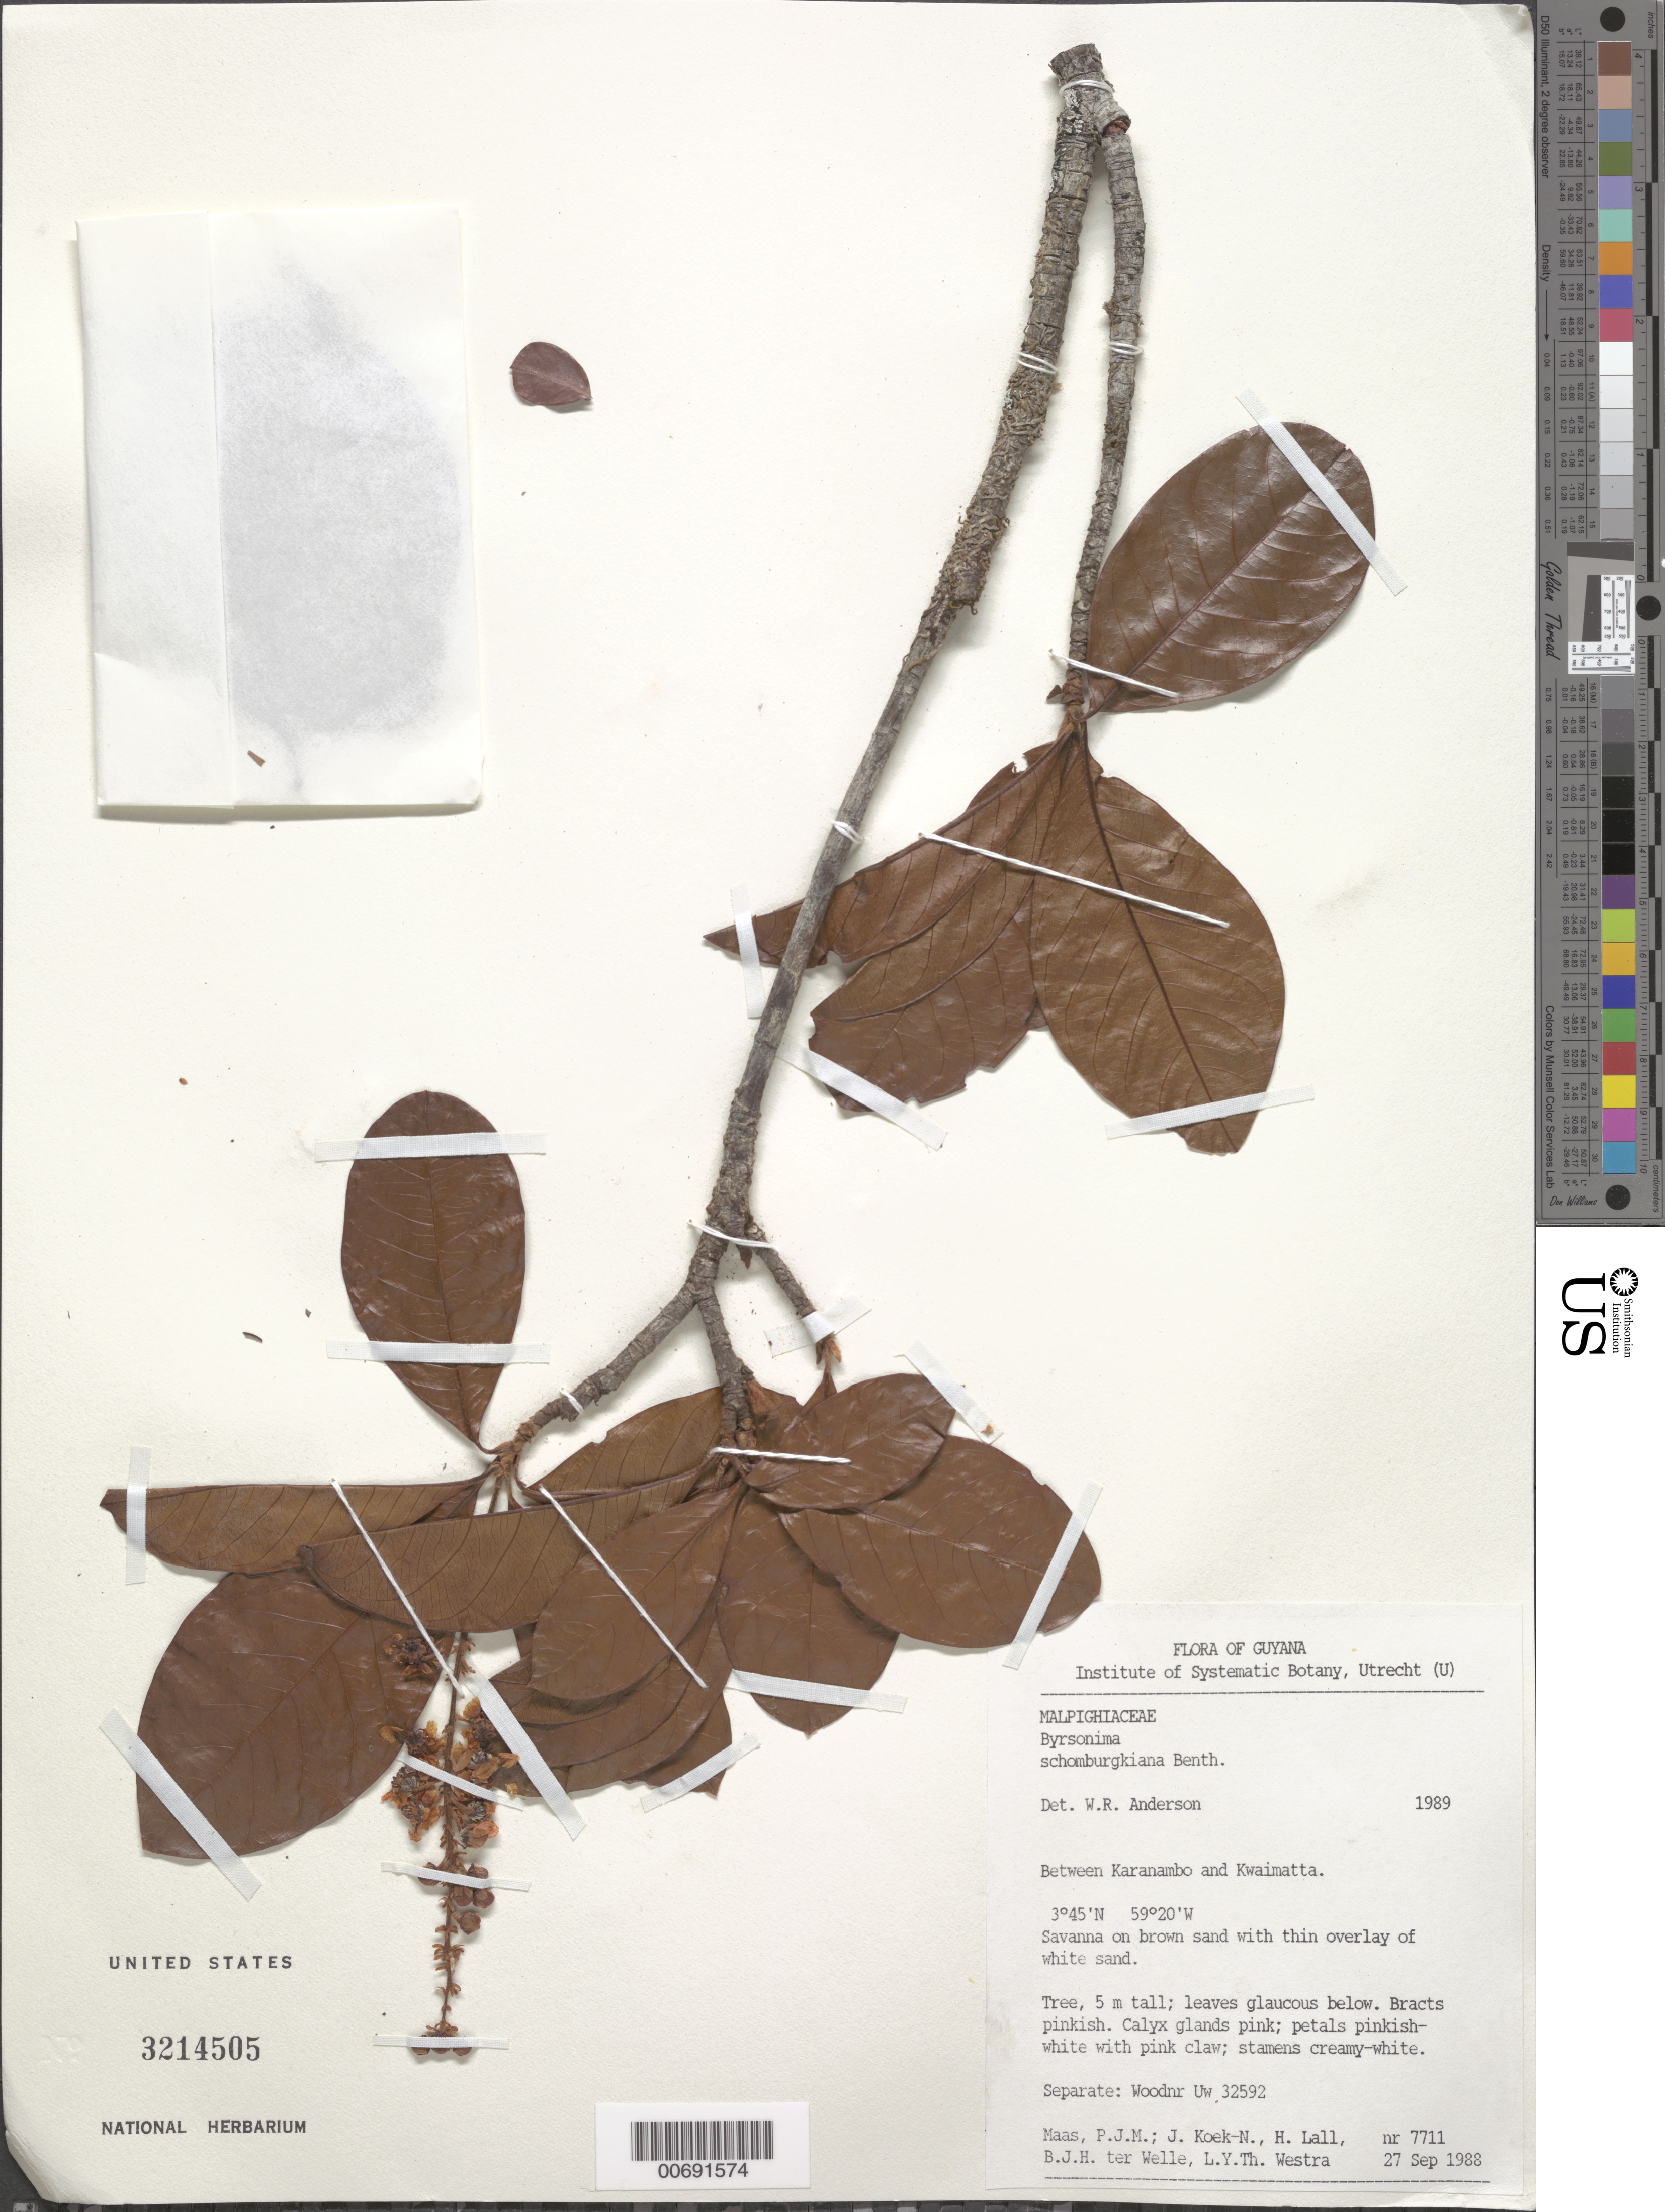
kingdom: Plantae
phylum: Tracheophyta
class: Magnoliopsida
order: Malpighiales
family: Malpighiaceae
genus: Byrsonima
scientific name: Byrsonima schomburgkiana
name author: Benth.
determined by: Anderson, W. R., (MICH), University of Michigan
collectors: P. Maas, J. Koek-Noorman, H. Lall, B. Welle & L. Y. T. Westra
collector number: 7711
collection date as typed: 27-Sep-88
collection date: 1988-09-27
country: Guyana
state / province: U. Takutu-U. Essequibo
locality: Karanambo to Kwaimatta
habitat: Savanna on brown sand with overlay of white sand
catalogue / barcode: US 3214505